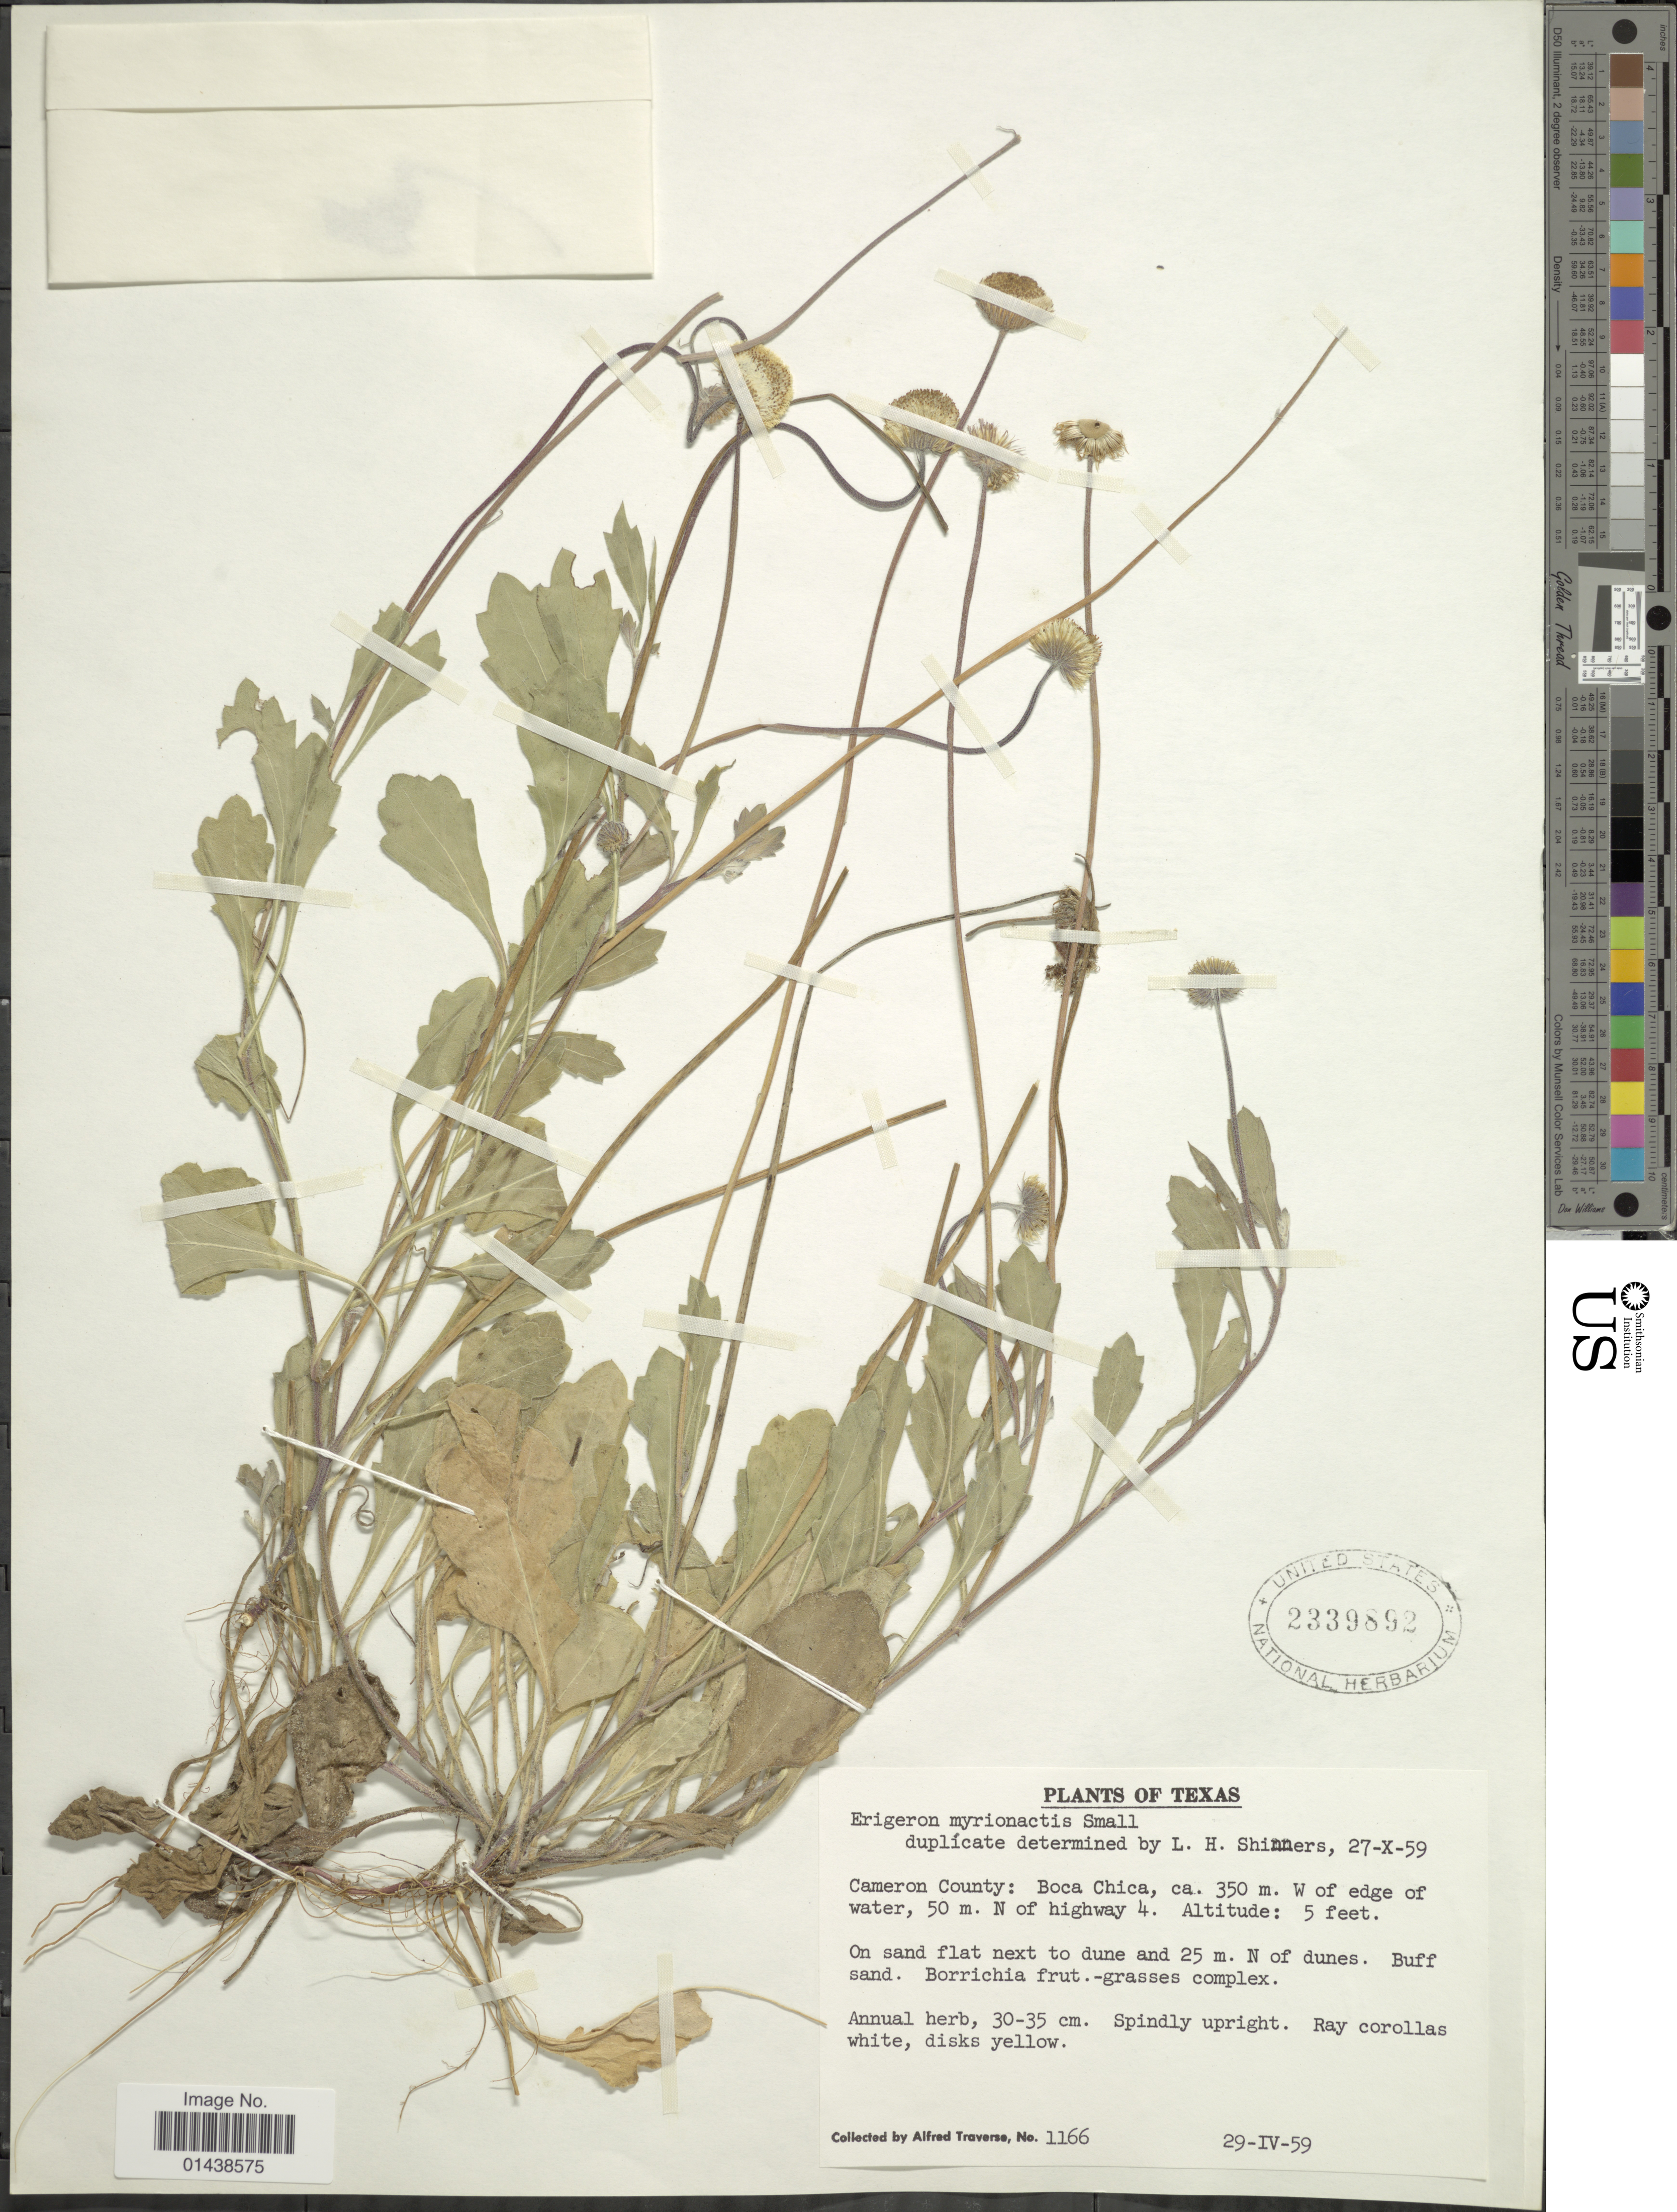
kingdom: Plantae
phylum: Tracheophyta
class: Magnoliopsida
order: Asterales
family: Asteraceae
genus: Erigeron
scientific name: Erigeron myrionactis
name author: Small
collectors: A. Traverse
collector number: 1166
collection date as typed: Transcribed d/m/y: 29/4/59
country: United States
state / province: Texas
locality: Cameron County: Boca Chica, ca. 350 m. W of edge of water, 50 m. N of highway 4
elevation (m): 2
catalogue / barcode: US 2339892